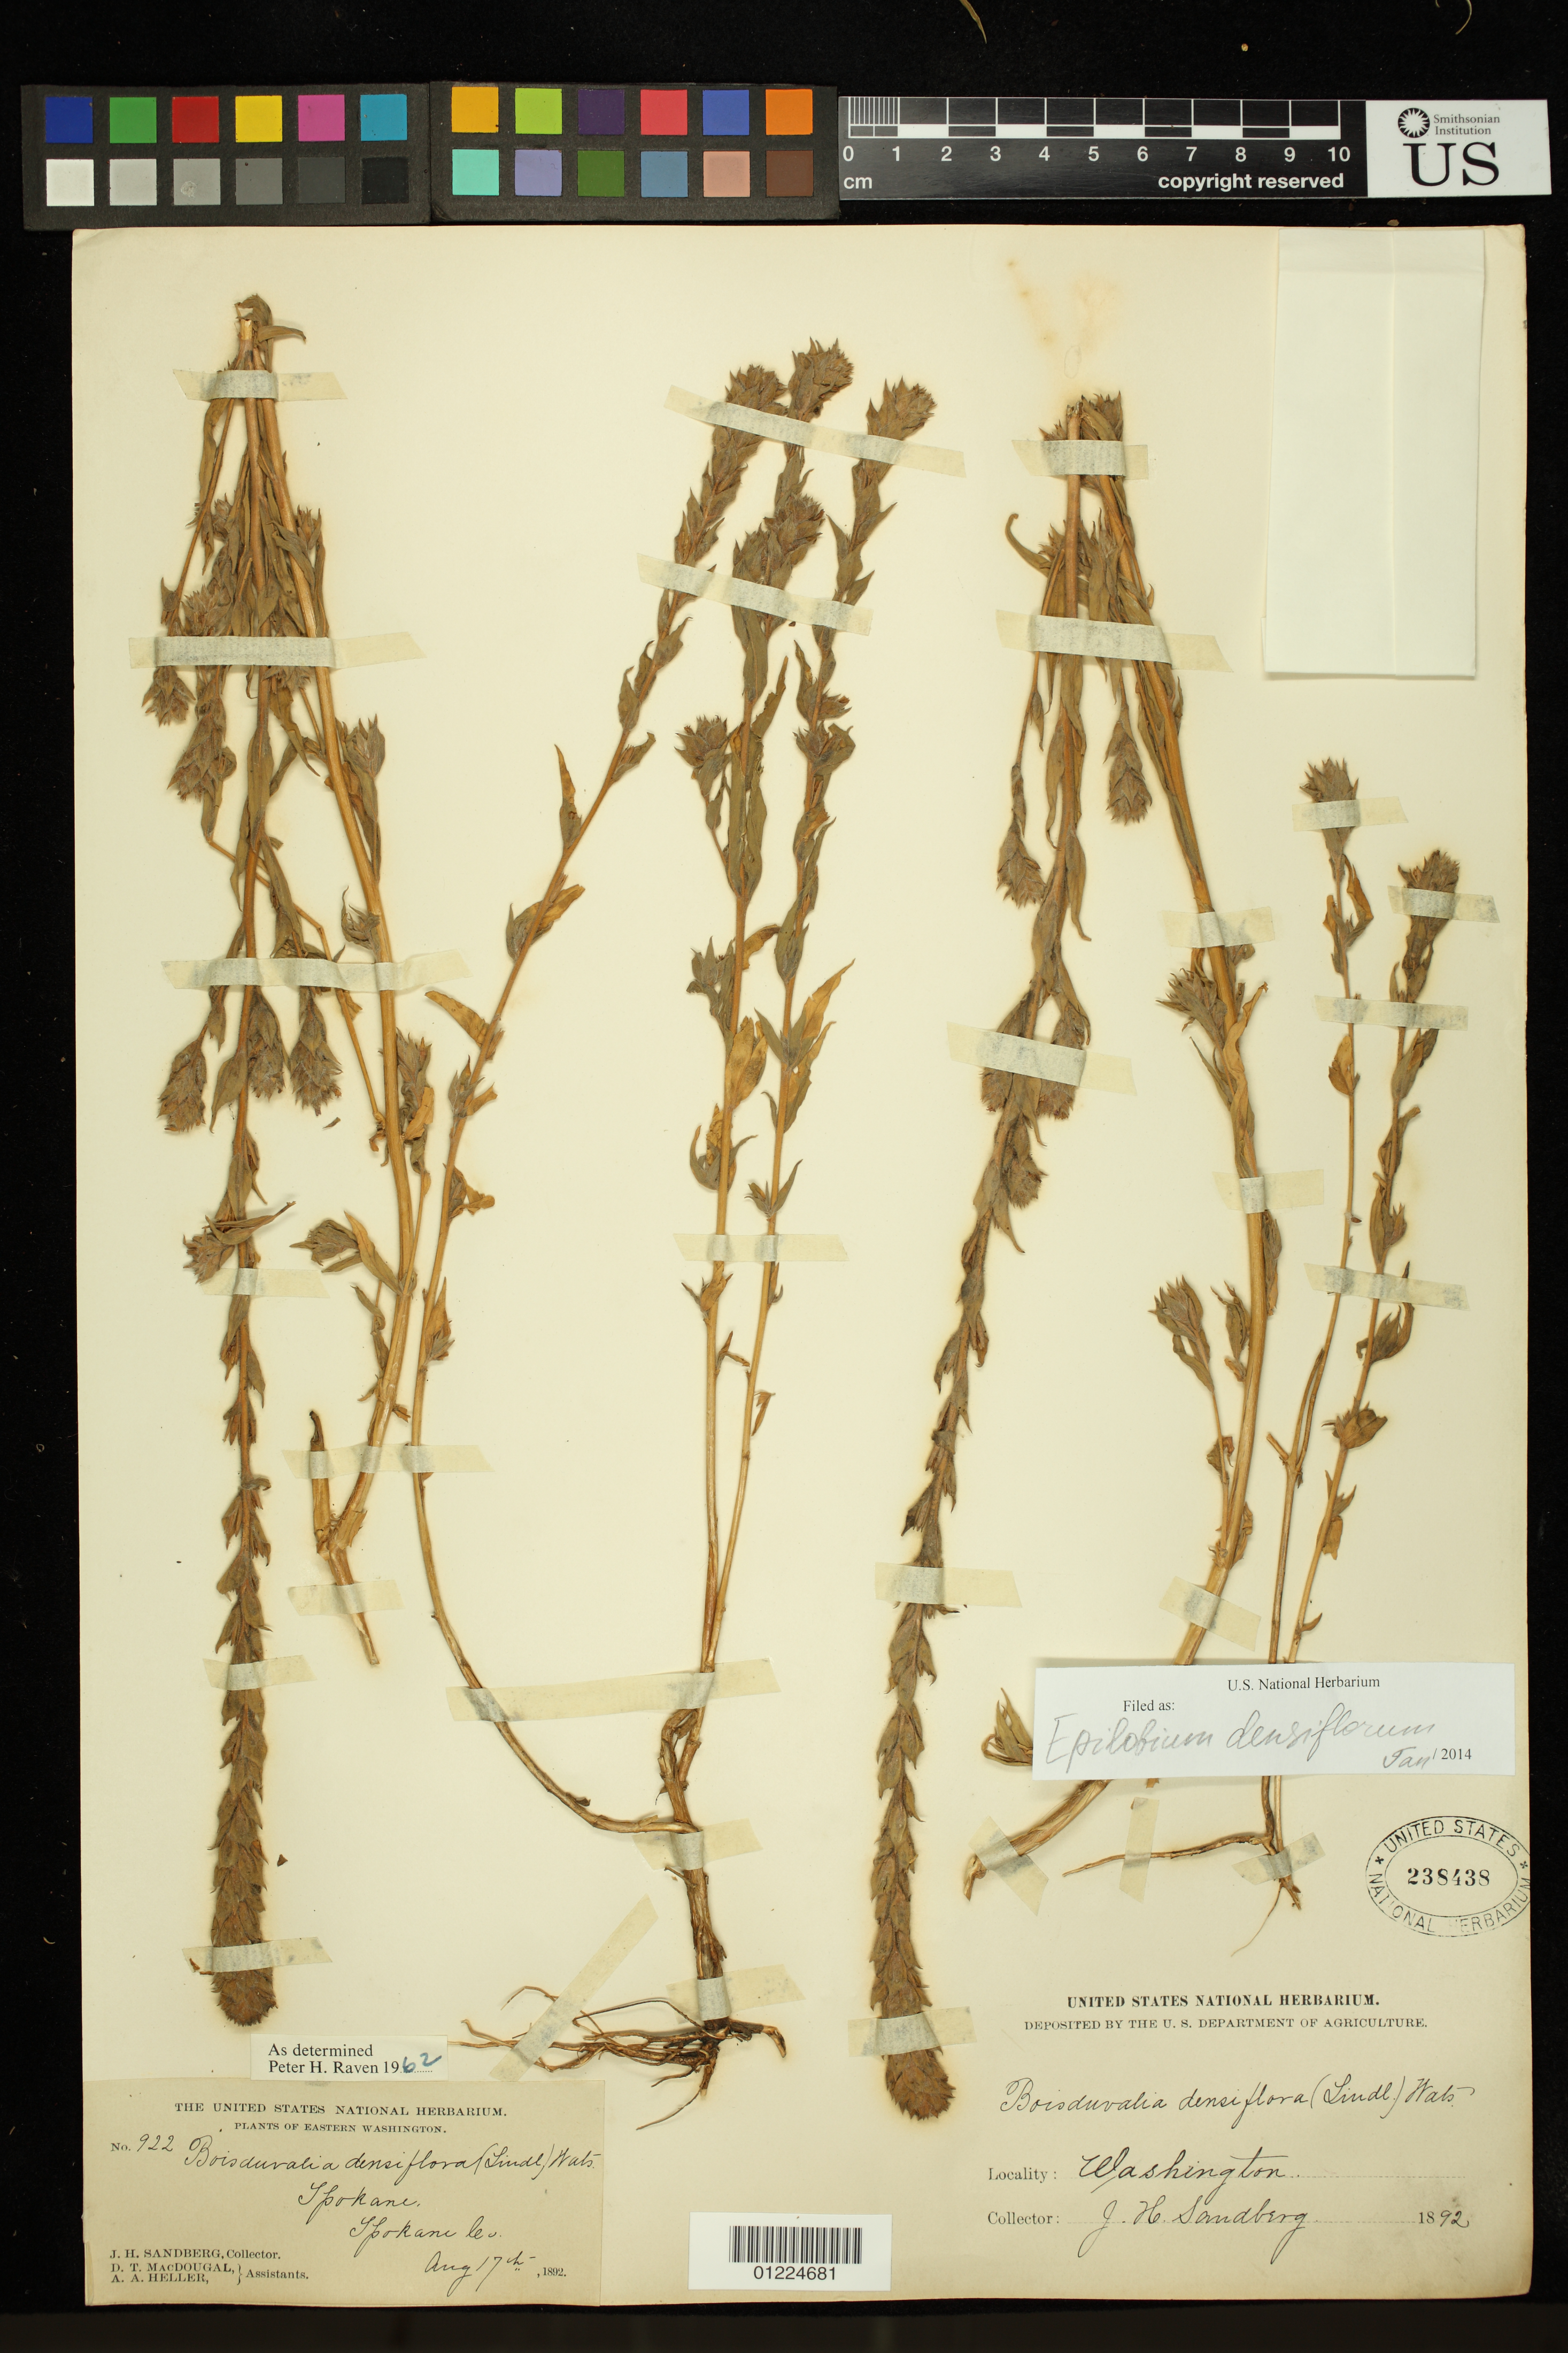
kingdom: Plantae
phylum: Tracheophyta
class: Magnoliopsida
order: Myrtales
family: Onagraceae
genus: Epilobium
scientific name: Epilobium densiflorum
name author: (Lindl.) Hoch & P.H. Raven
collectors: J. H. Sandberg, D. T. MacDougal & A. A. Heller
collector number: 922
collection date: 1892-08-17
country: United States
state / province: Washington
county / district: Spokane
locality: Spokane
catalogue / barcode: US 238438